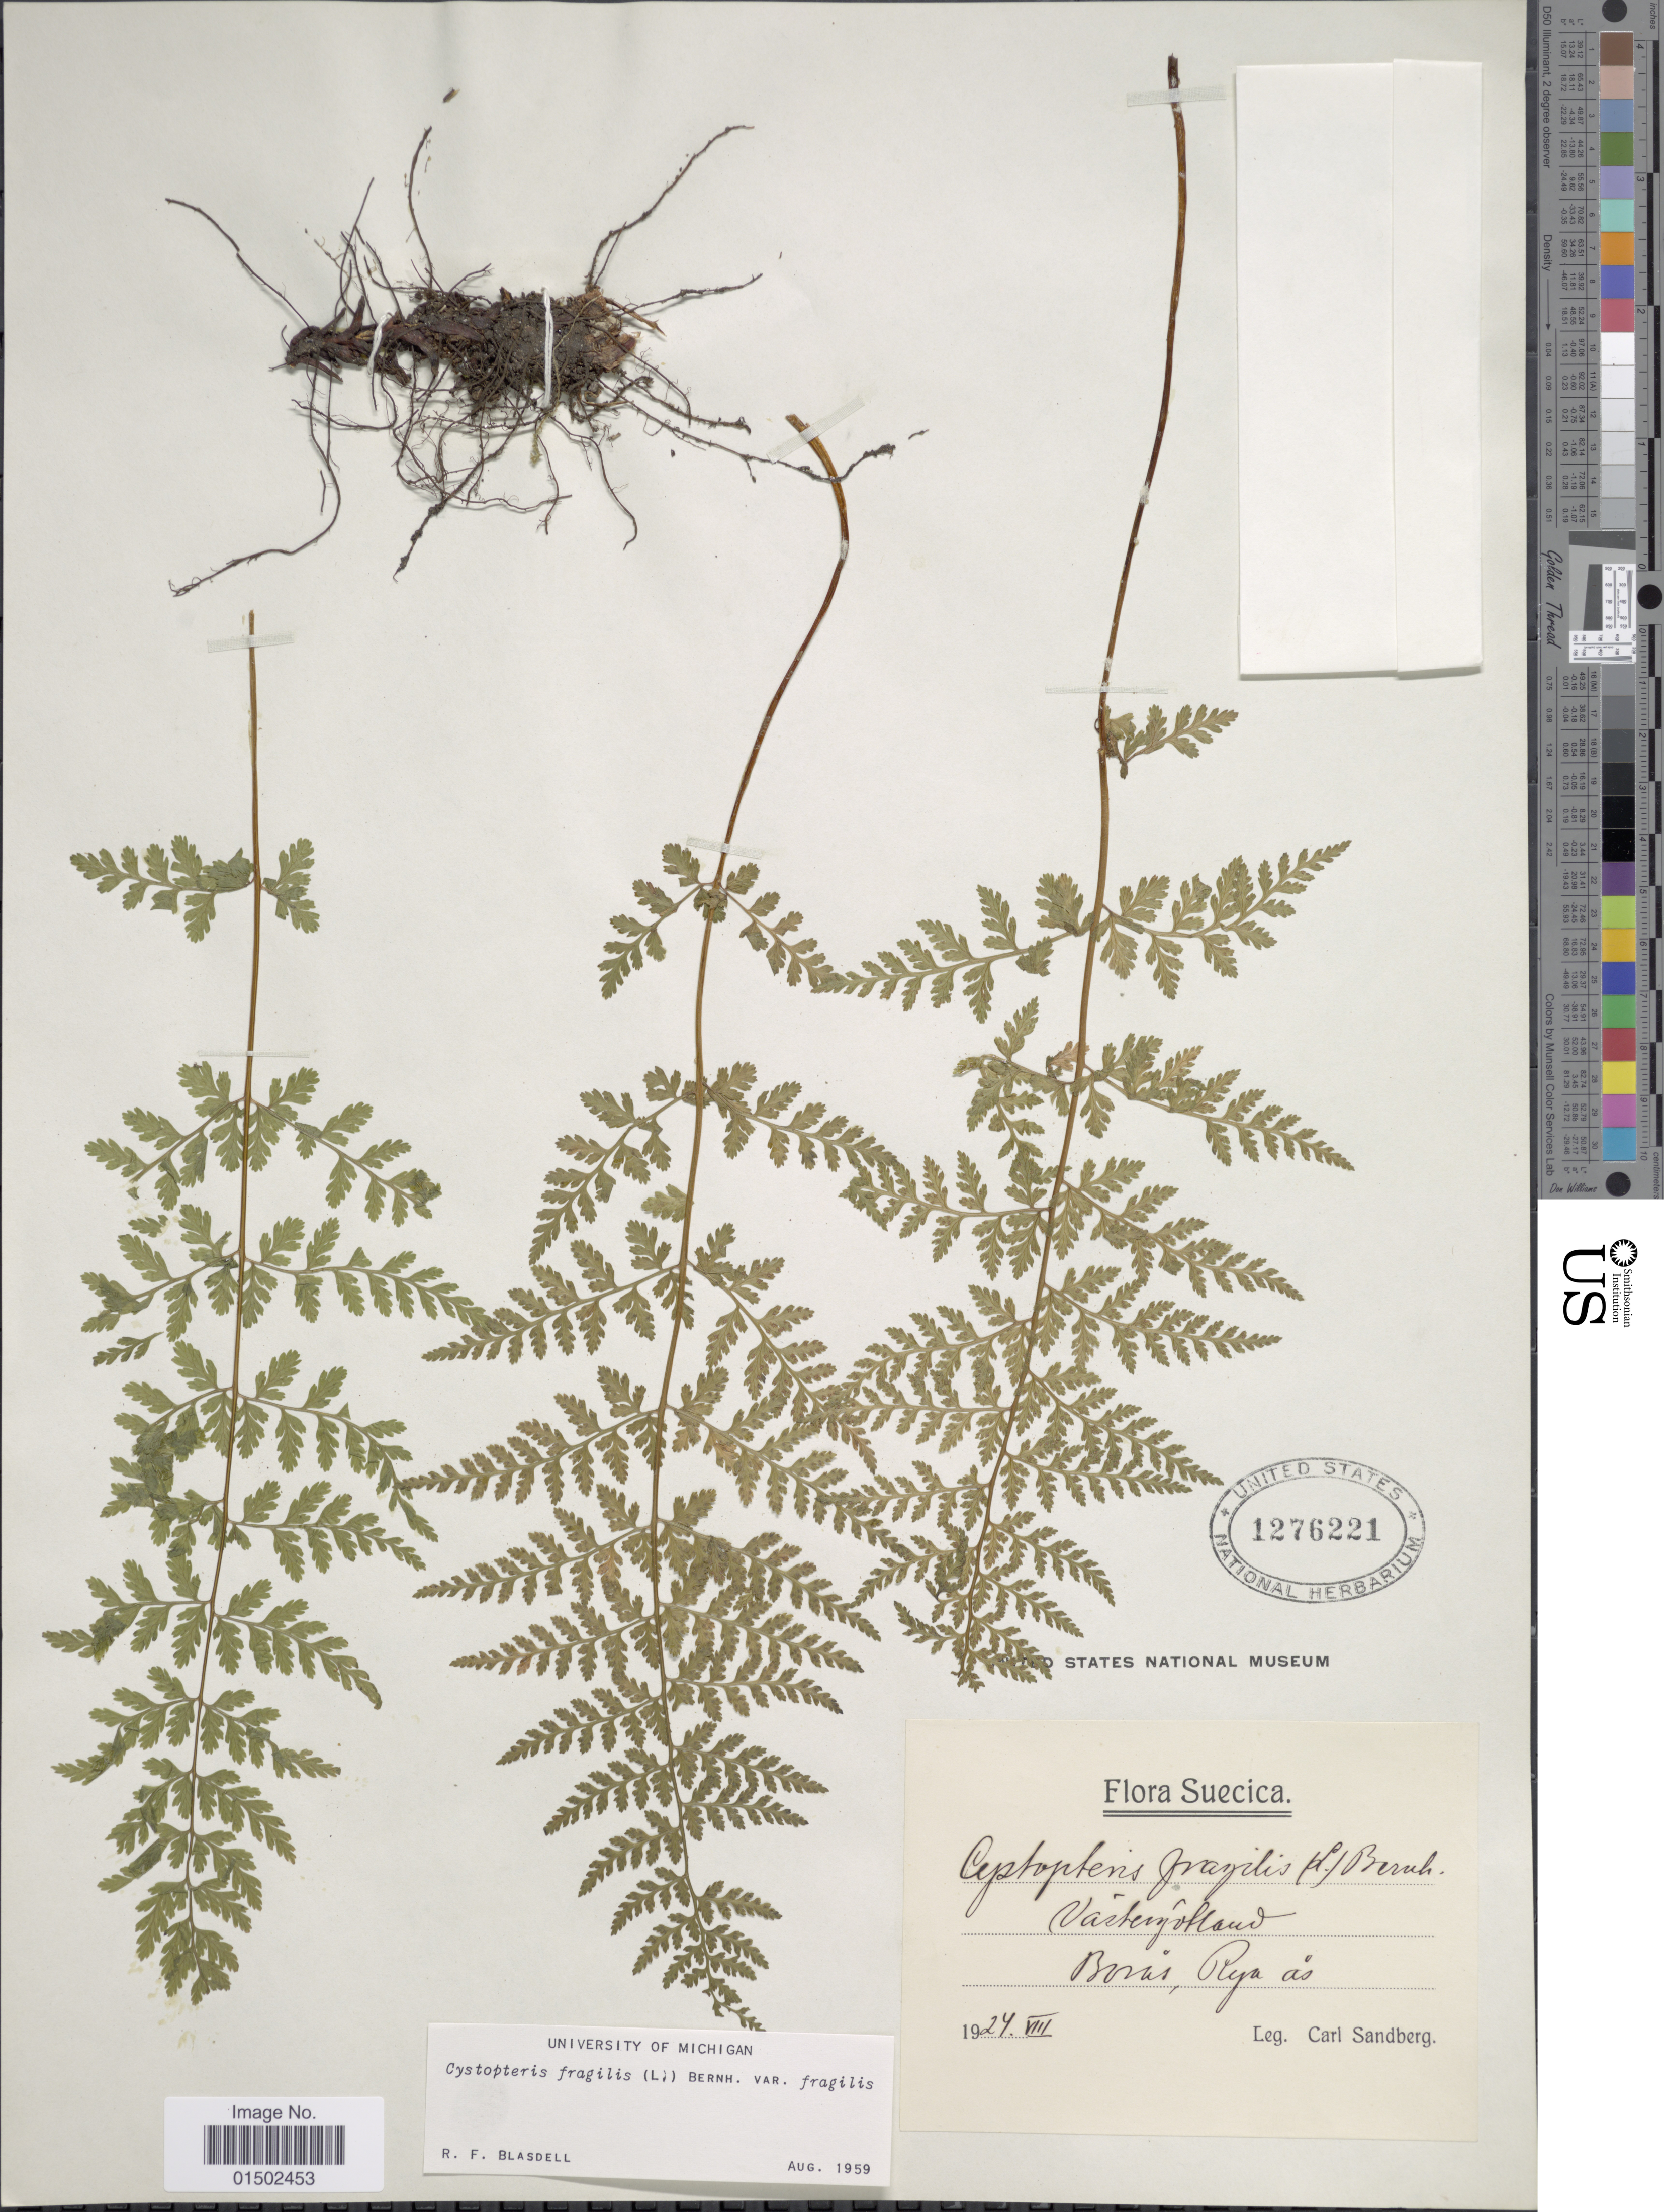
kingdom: Plantae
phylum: Tracheophyta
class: Polypodiopsida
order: Polypodiales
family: Cystopteridaceae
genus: Cystopteris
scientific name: Cystopteris fragilis var. fragilis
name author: (L.) Bernh.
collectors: C. Sandberg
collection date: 1924-08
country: Sweden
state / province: Västra Götaland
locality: Borås, Rya ås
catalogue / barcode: US 1276221